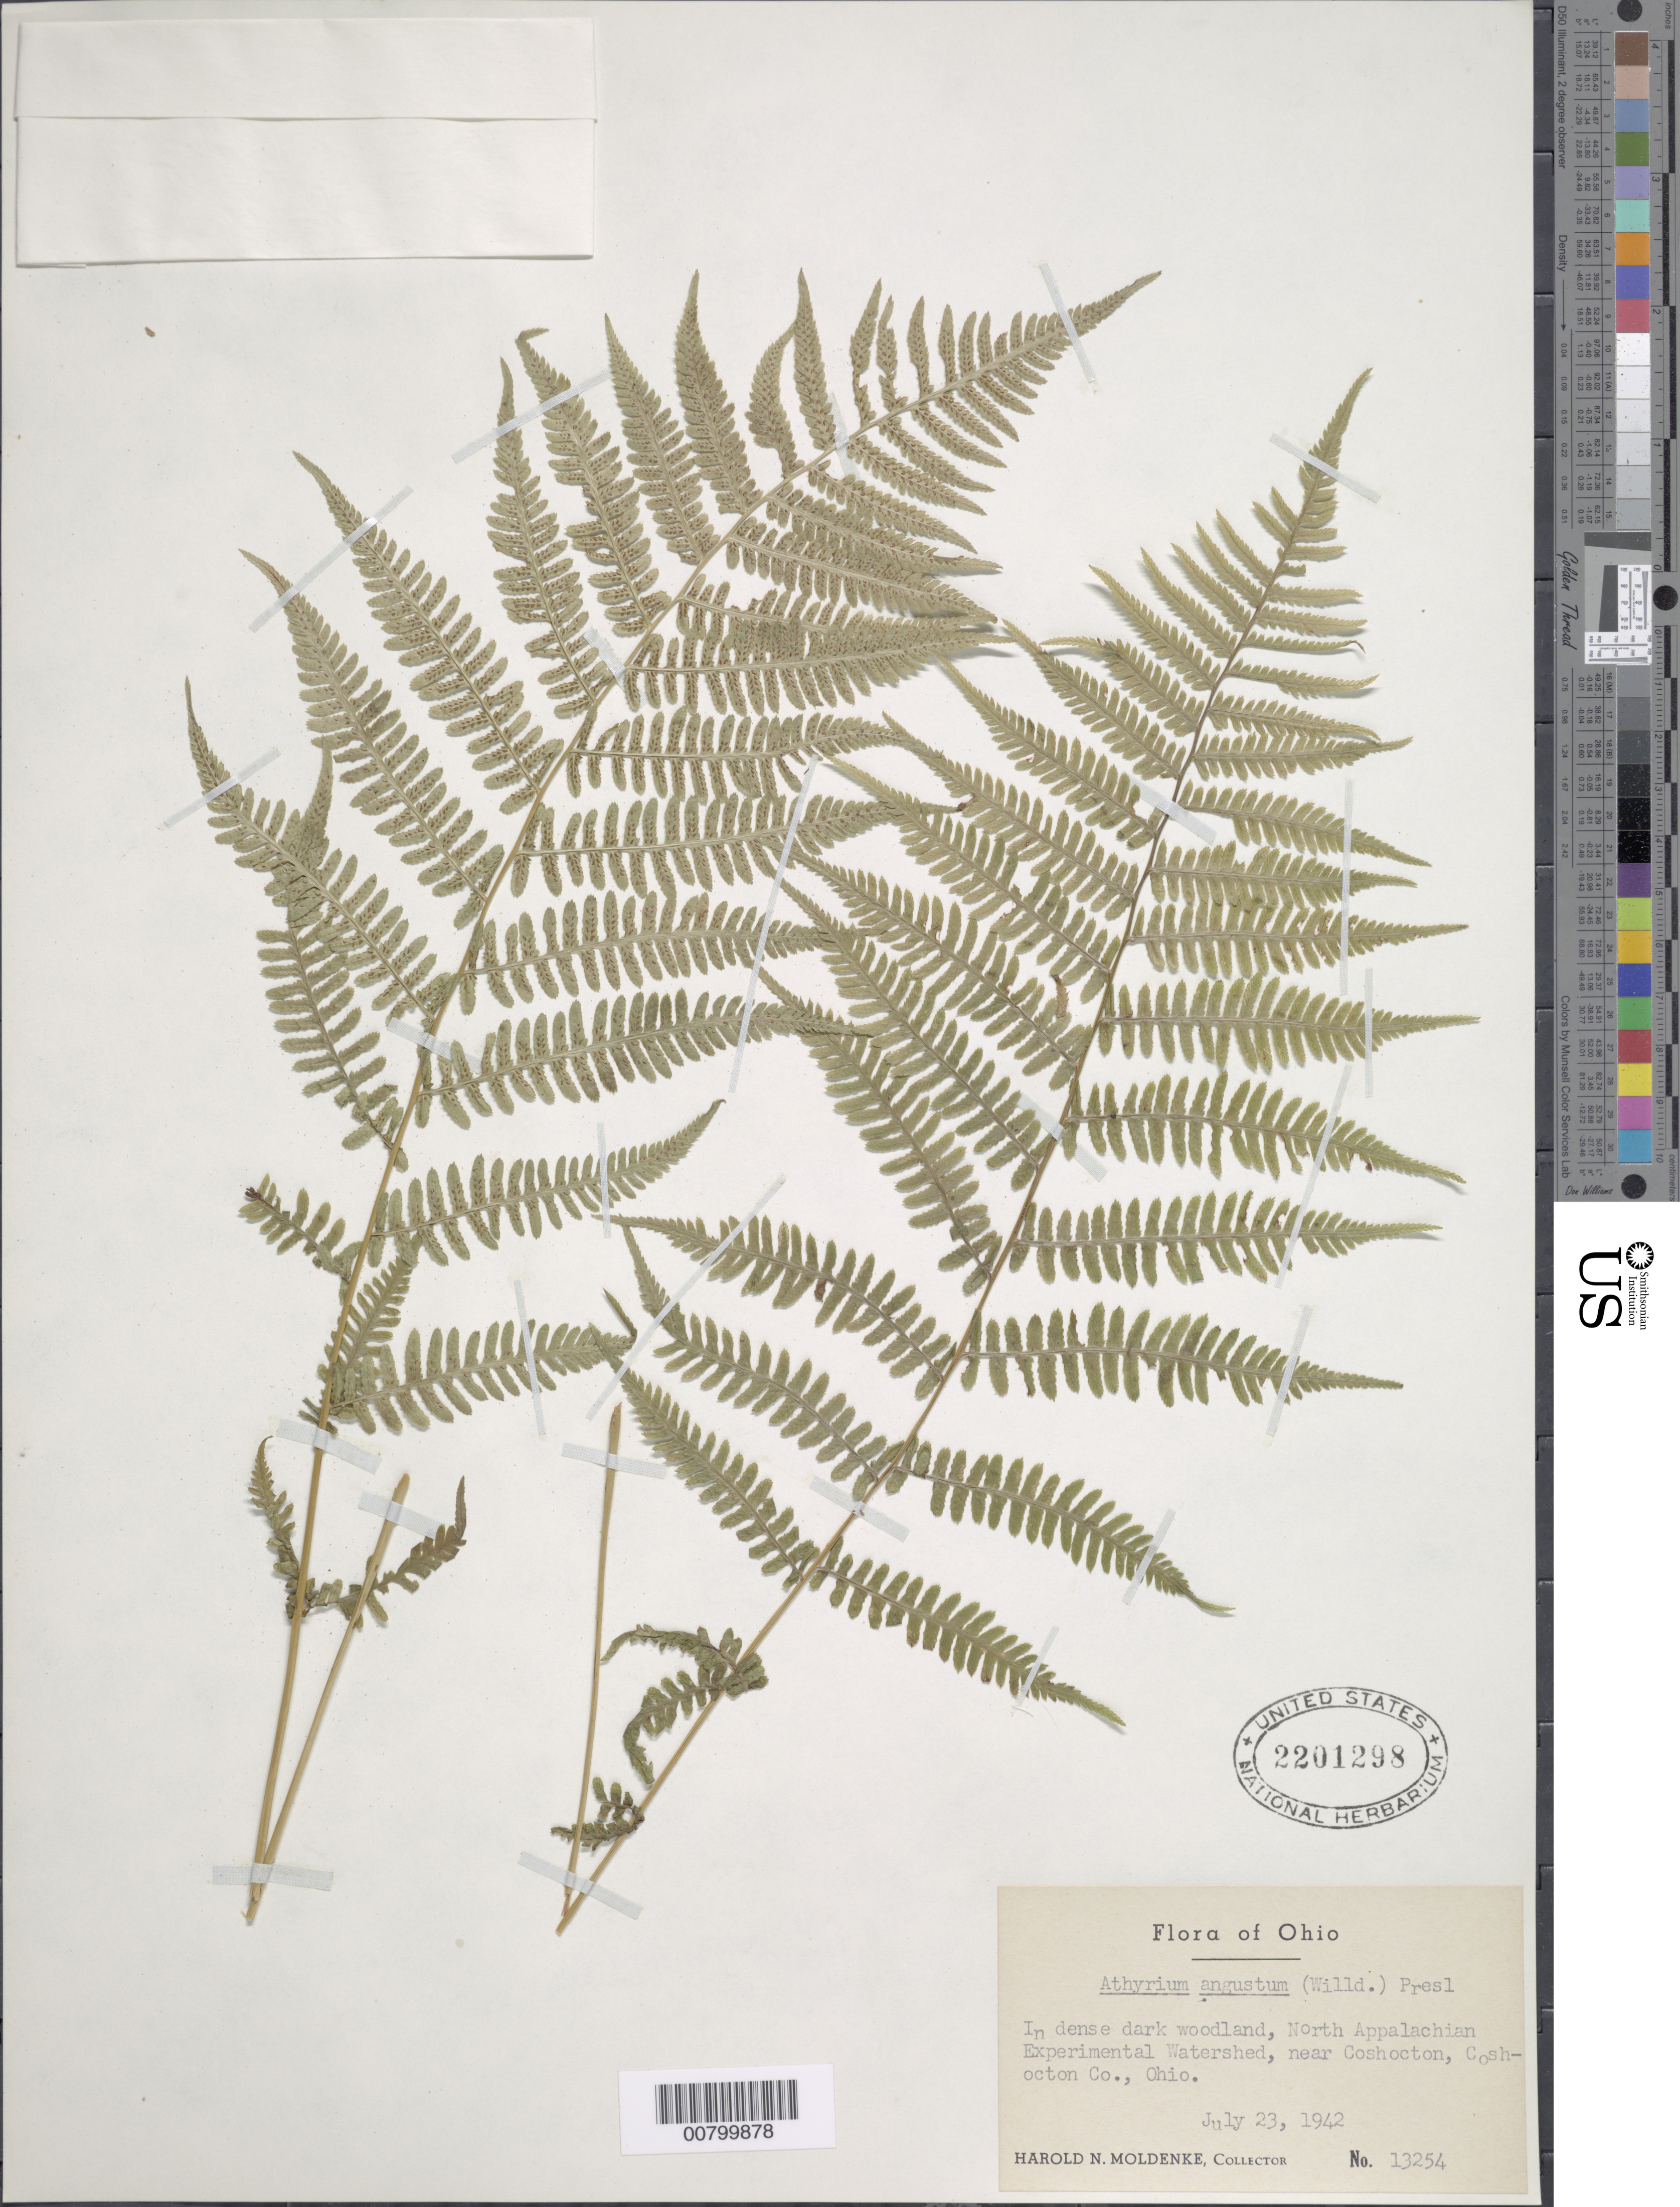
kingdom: Plantae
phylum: Tracheophyta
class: Polypodiopsida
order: Polypodiales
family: Athyriaceae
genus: Athyrium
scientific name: Athyrium filix-femina subsp. angustatum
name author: (Willd.) R.T. Clausen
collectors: H. N. Moldenke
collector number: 13254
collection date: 1942-07-23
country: United States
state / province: Ohio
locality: North Appalachian Experimental Watershed, near Coshocton, Coshocton Co.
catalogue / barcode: US 2201298